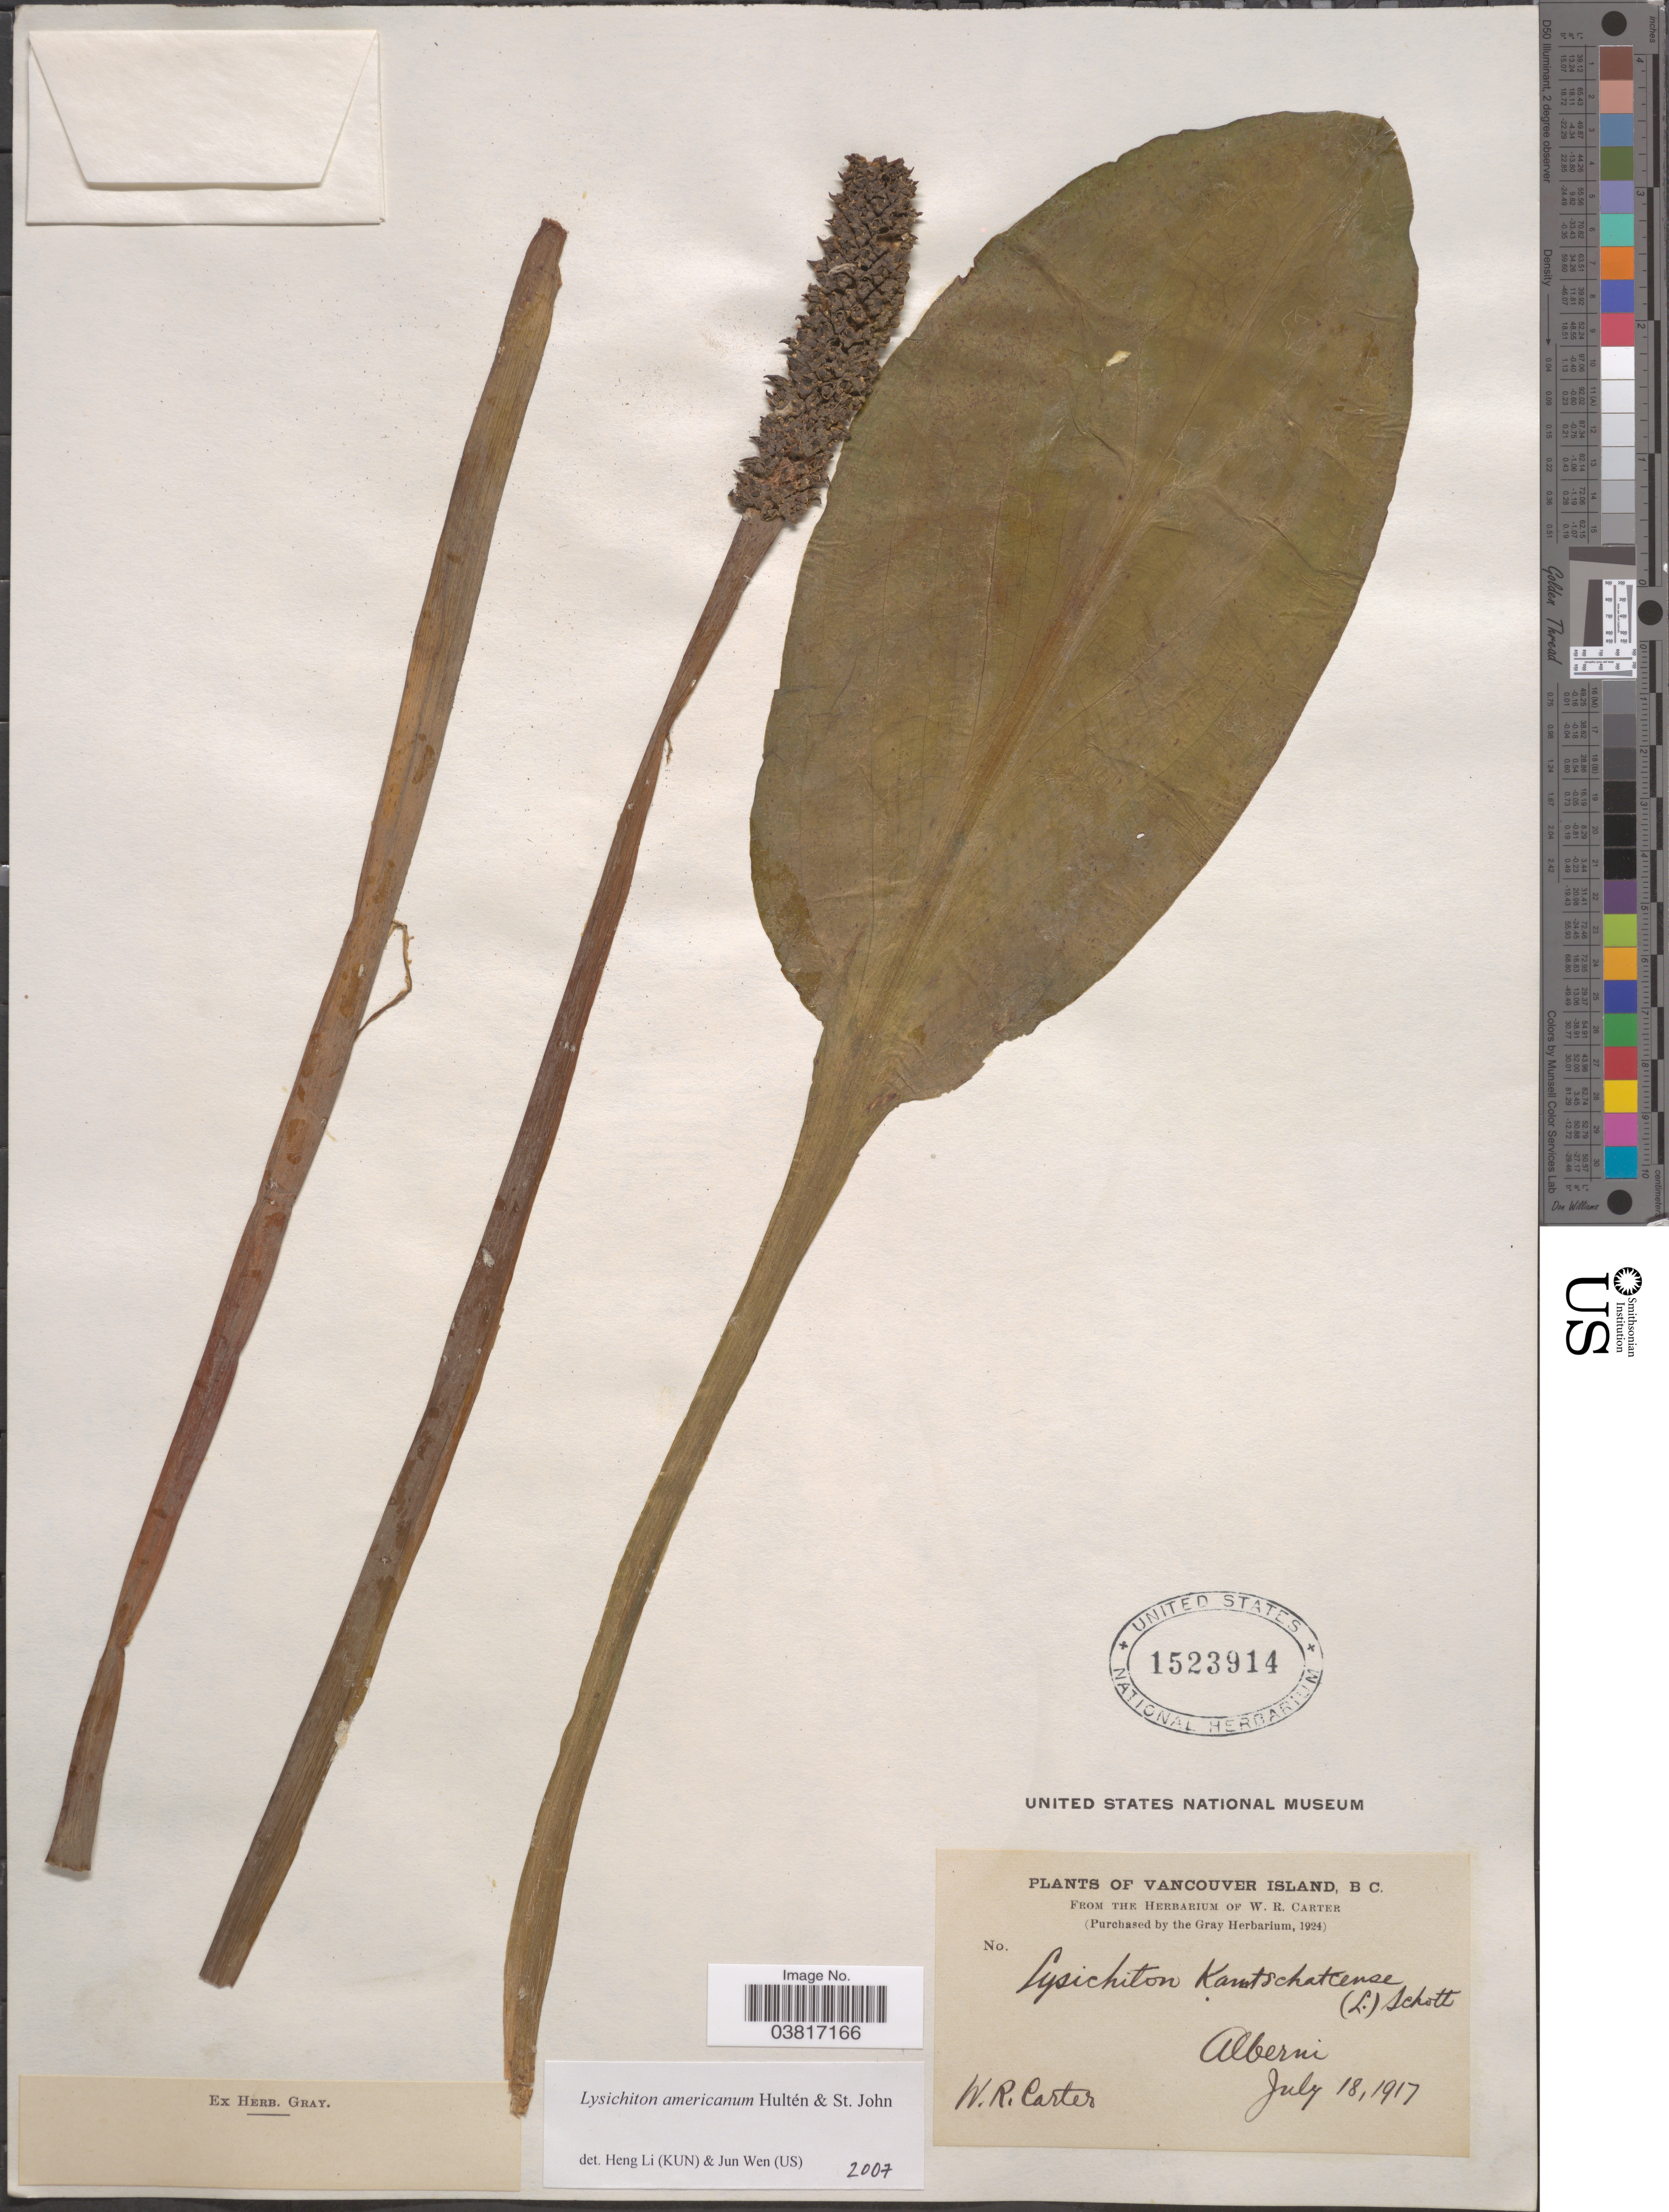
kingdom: Plantae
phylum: Tracheophyta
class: Liliopsida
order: Alismatales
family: Araceae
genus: Lysichiton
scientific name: Lysichiton americanus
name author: Hultén & H. St. John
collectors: W. R. Carter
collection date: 1917-07-18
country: Canada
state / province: British Columbia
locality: Vancouver Island. Alberni.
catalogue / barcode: US 1523914